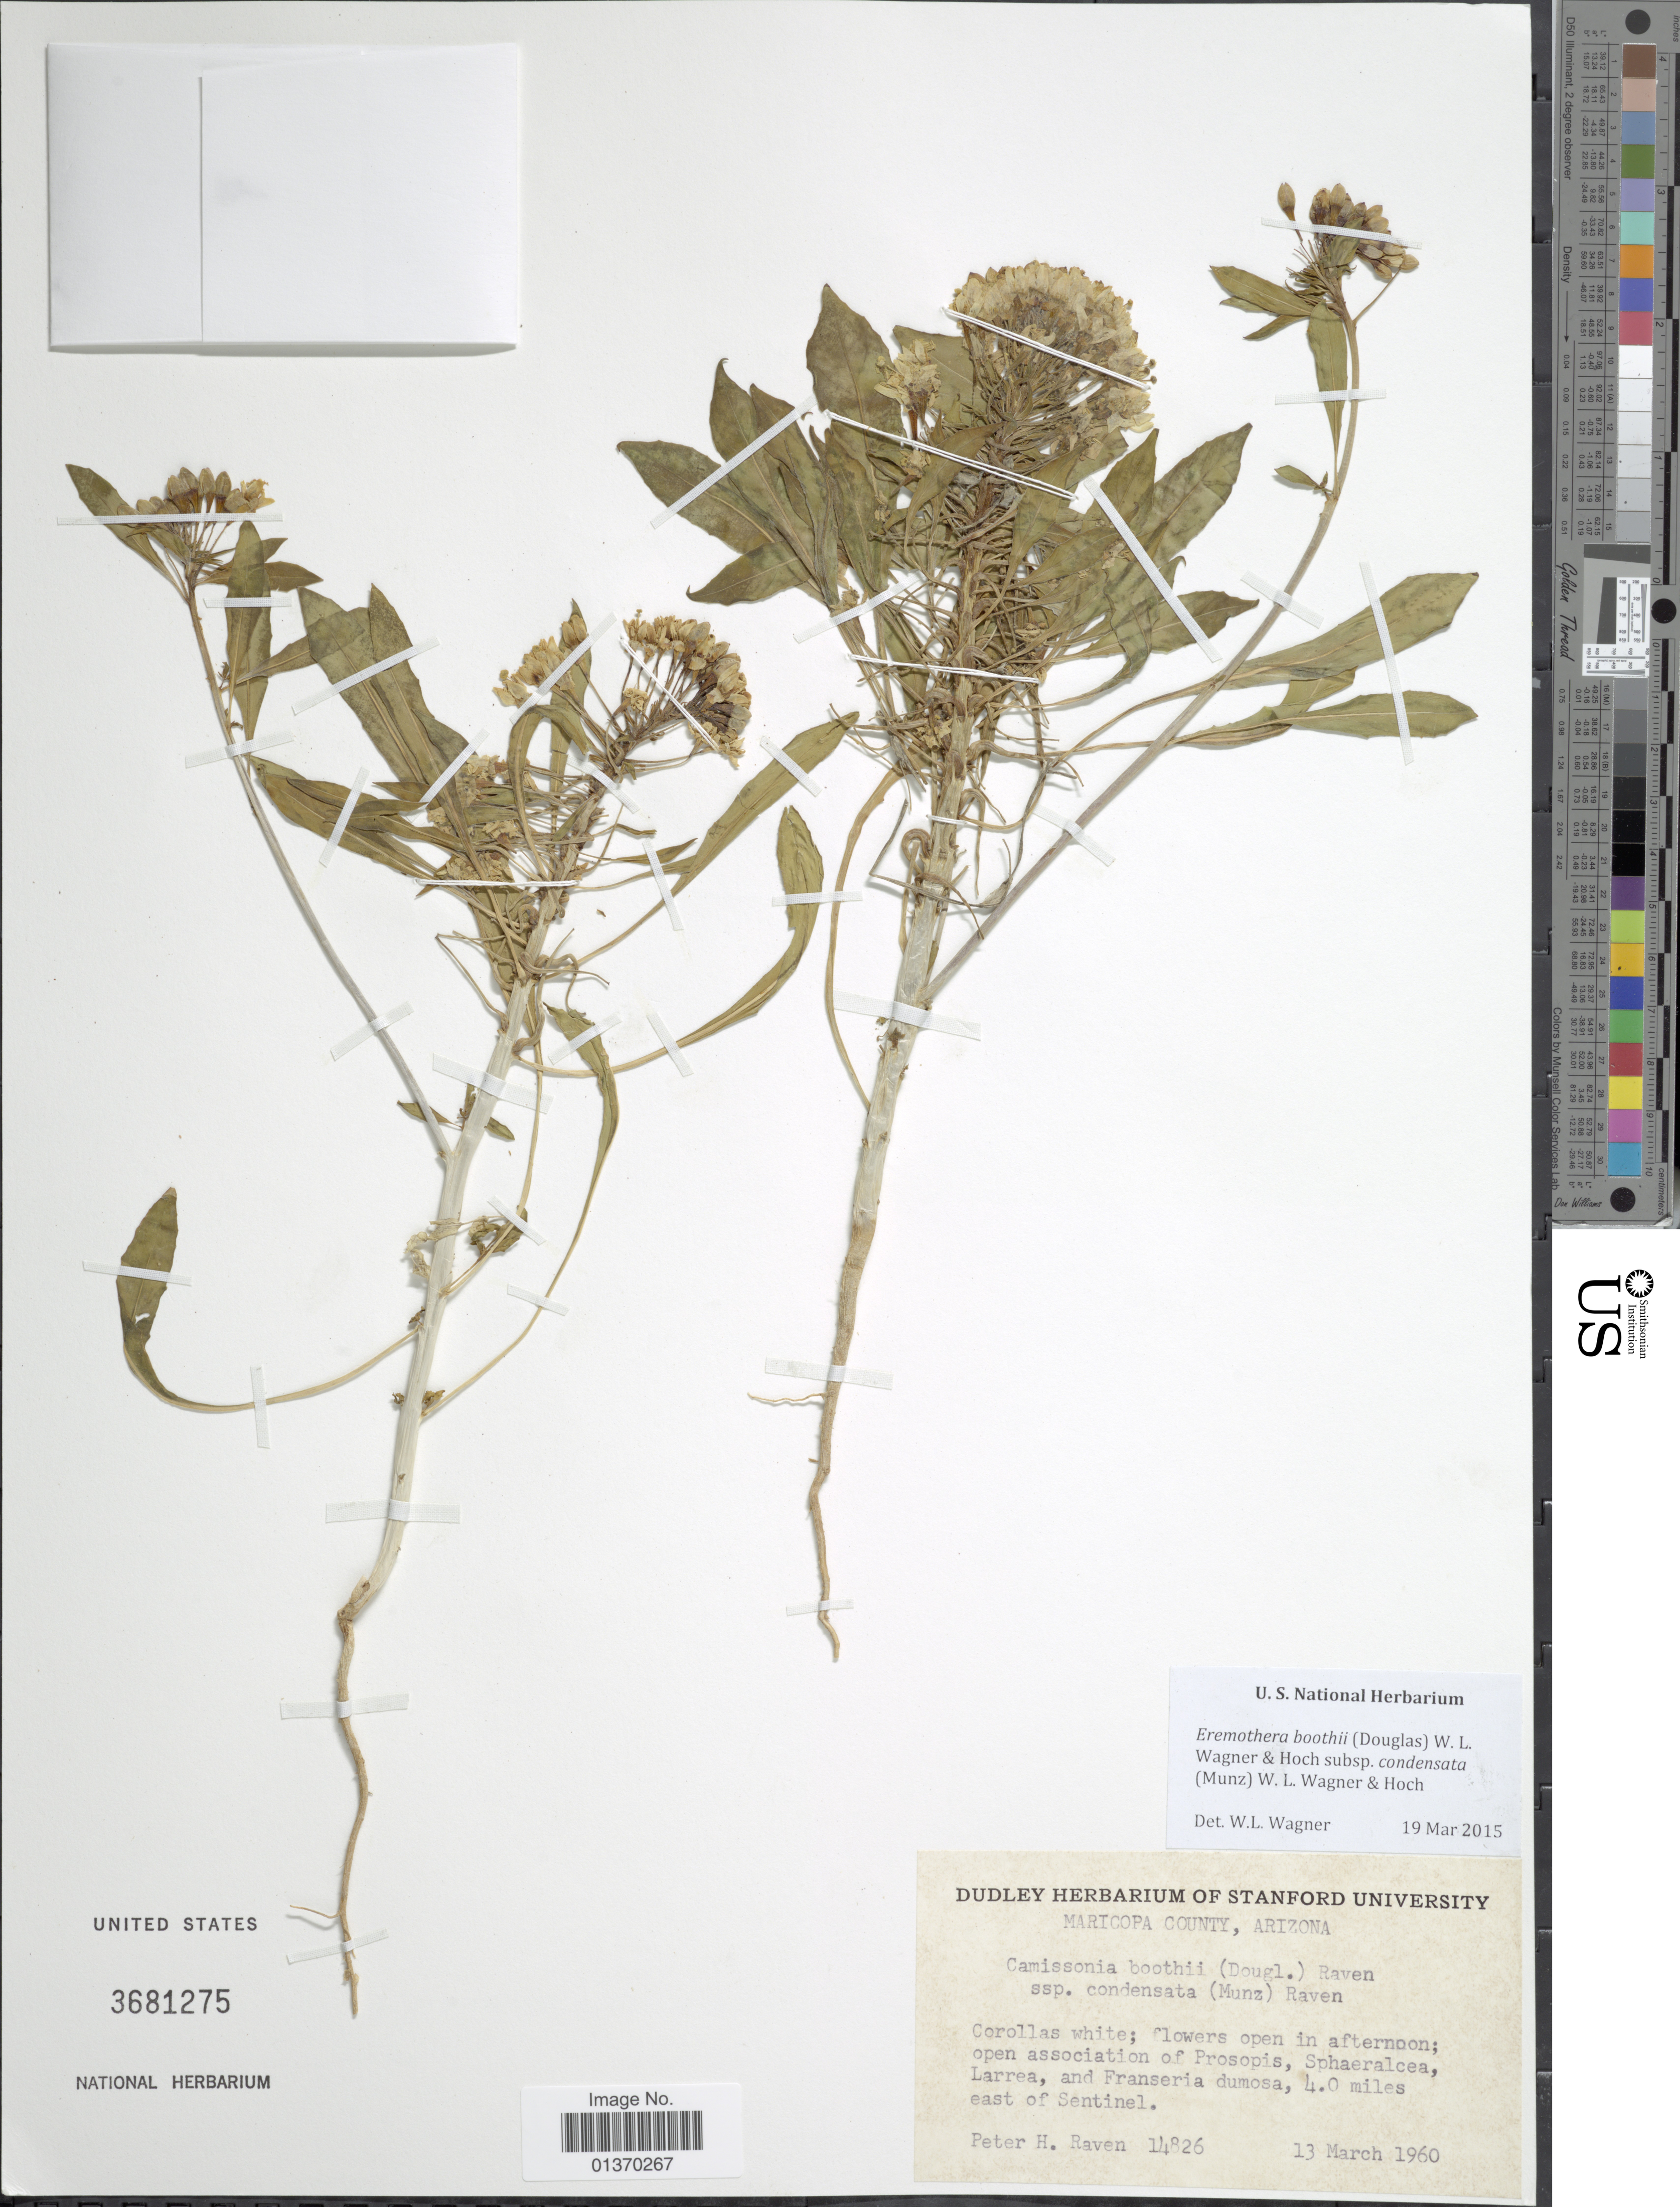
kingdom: Plantae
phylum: Tracheophyta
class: Magnoliopsida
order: Myrtales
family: Onagraceae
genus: Eremothera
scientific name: Eremothera boothii subsp. condensata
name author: (Munz) W.L. Wagner & Hoch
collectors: P. H. Raven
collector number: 14826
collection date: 1960-03-13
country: United States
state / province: Arizona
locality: Maricopa County, 4.0 miles east of Sentinel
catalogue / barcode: US 3681275